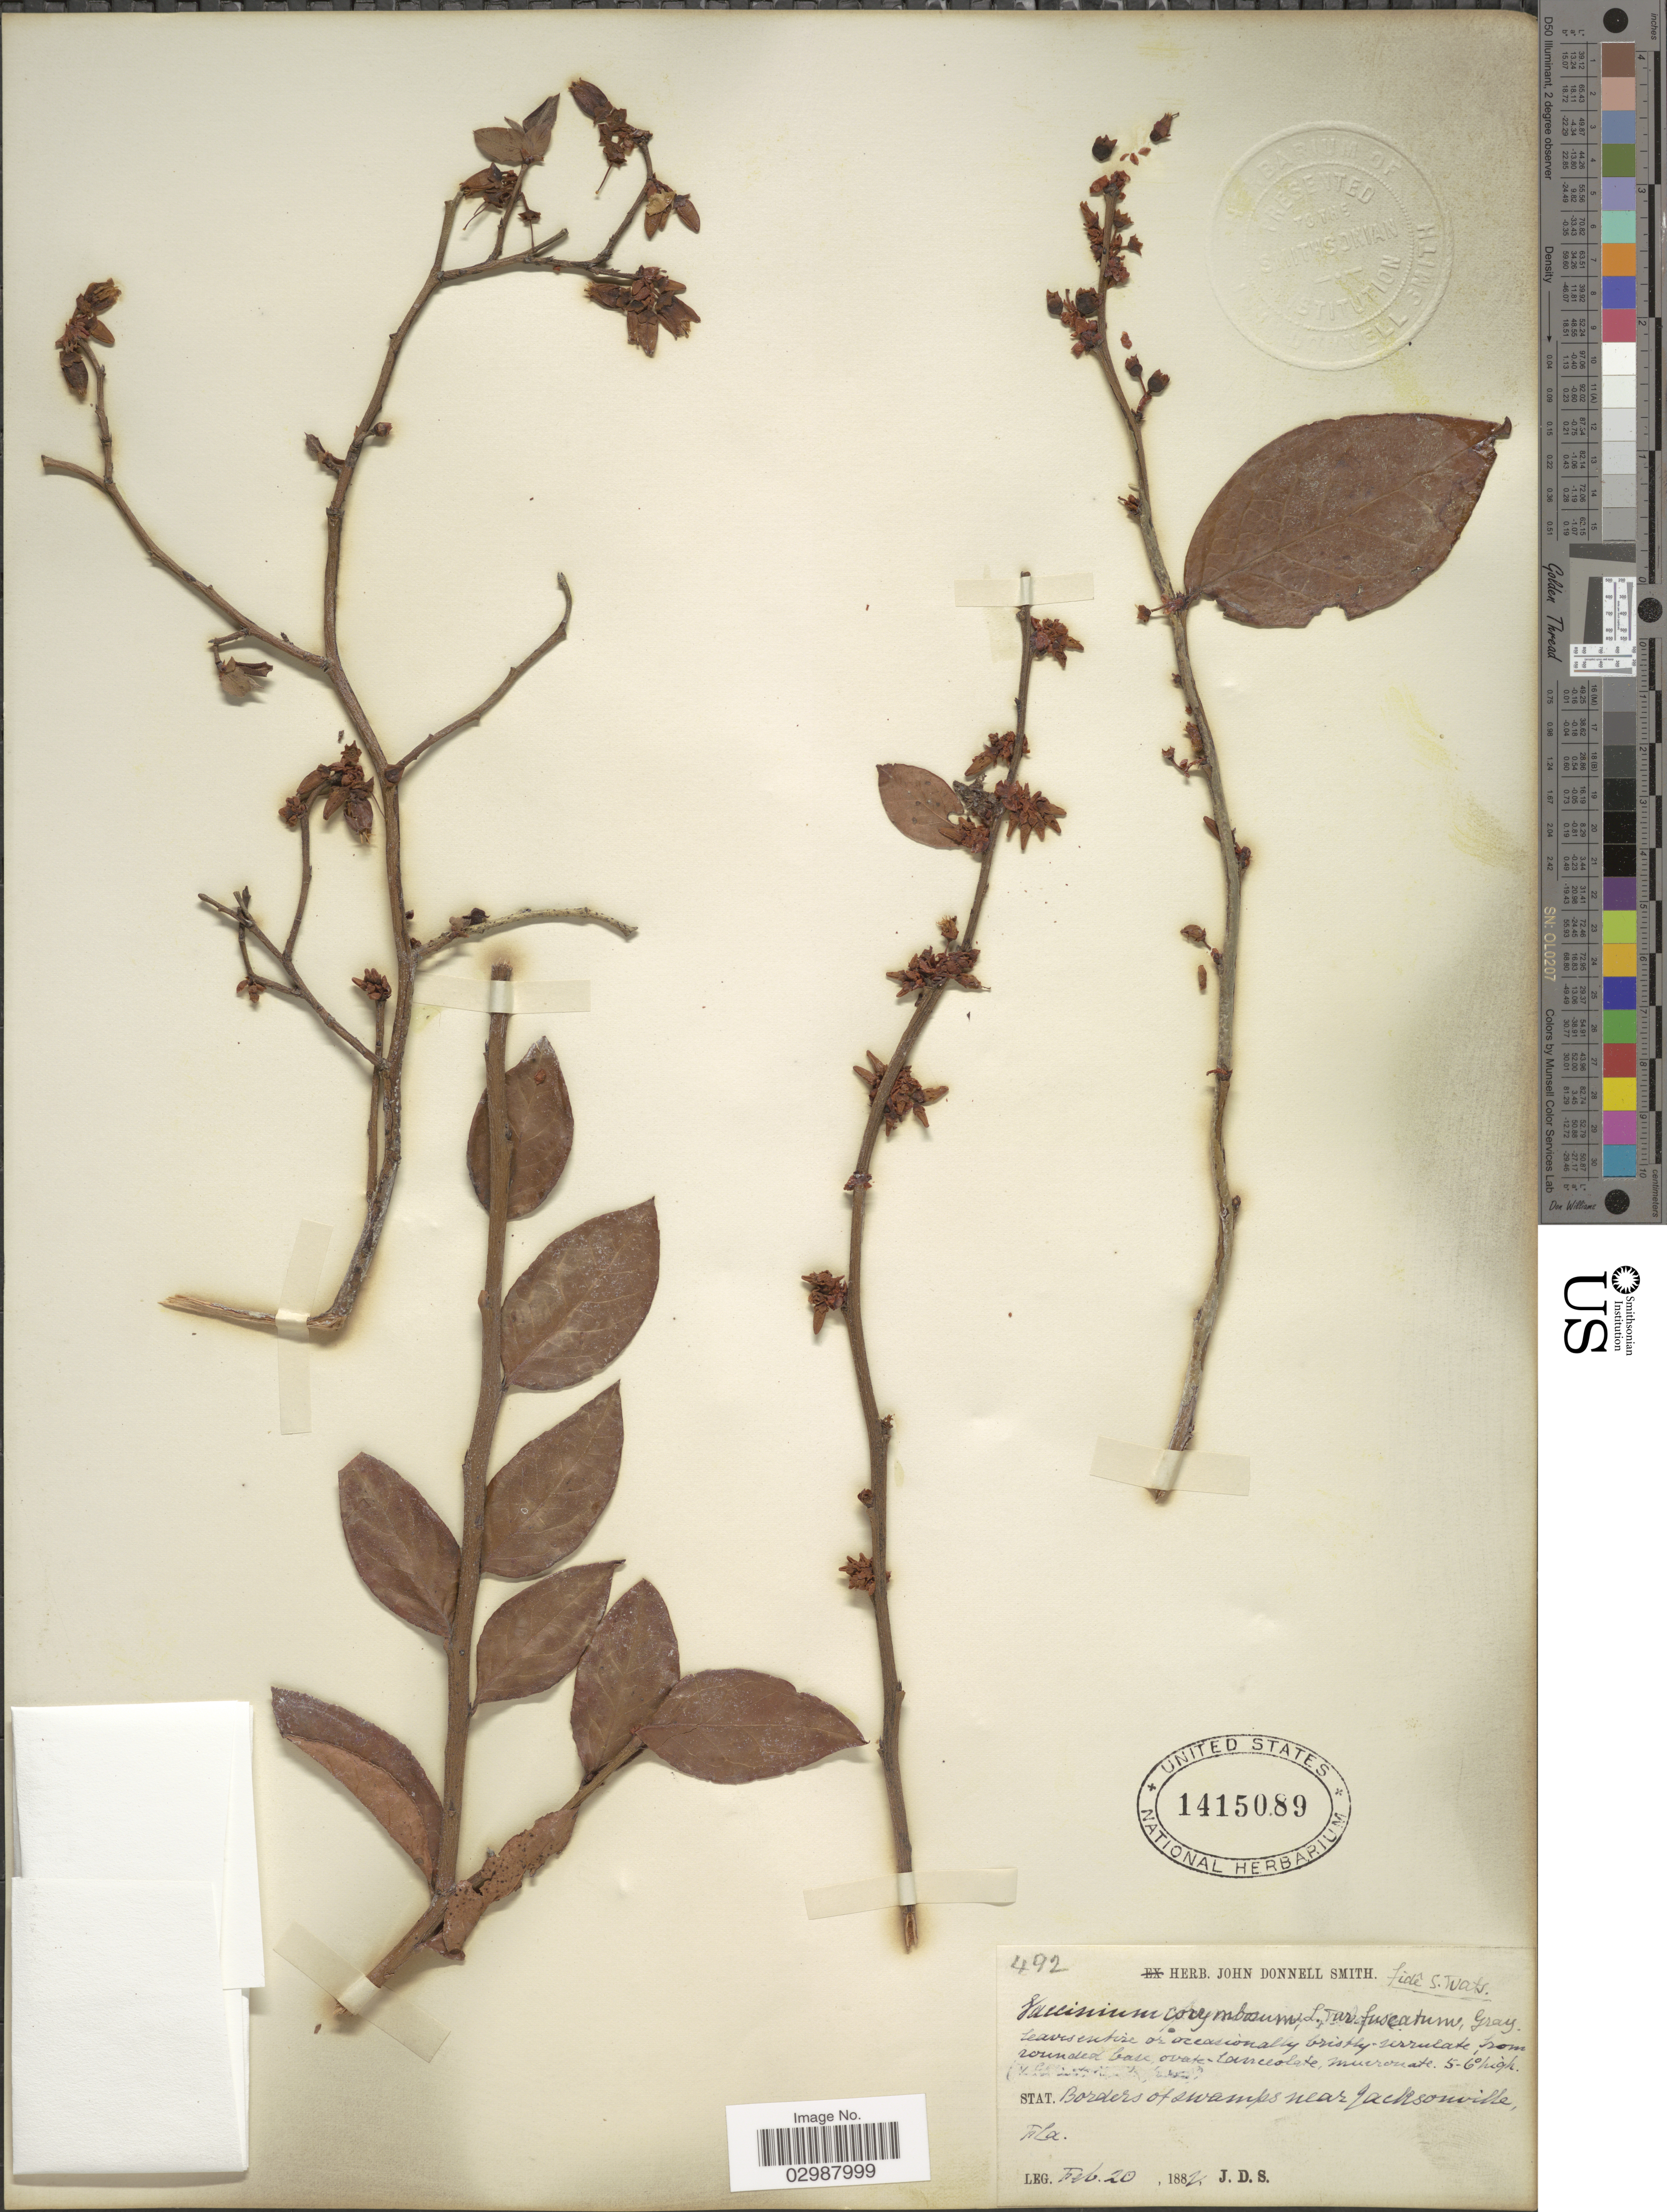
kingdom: Plantae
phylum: Tracheophyta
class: Magnoliopsida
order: Ericales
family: Ericaceae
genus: Vaccinium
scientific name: Vaccinium corymbosum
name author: L.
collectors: J. Donnell Smith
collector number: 492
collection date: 1882-02-20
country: United States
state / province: Florida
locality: Stat. Borders of swamps near Jacksonville.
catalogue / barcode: US 1415089